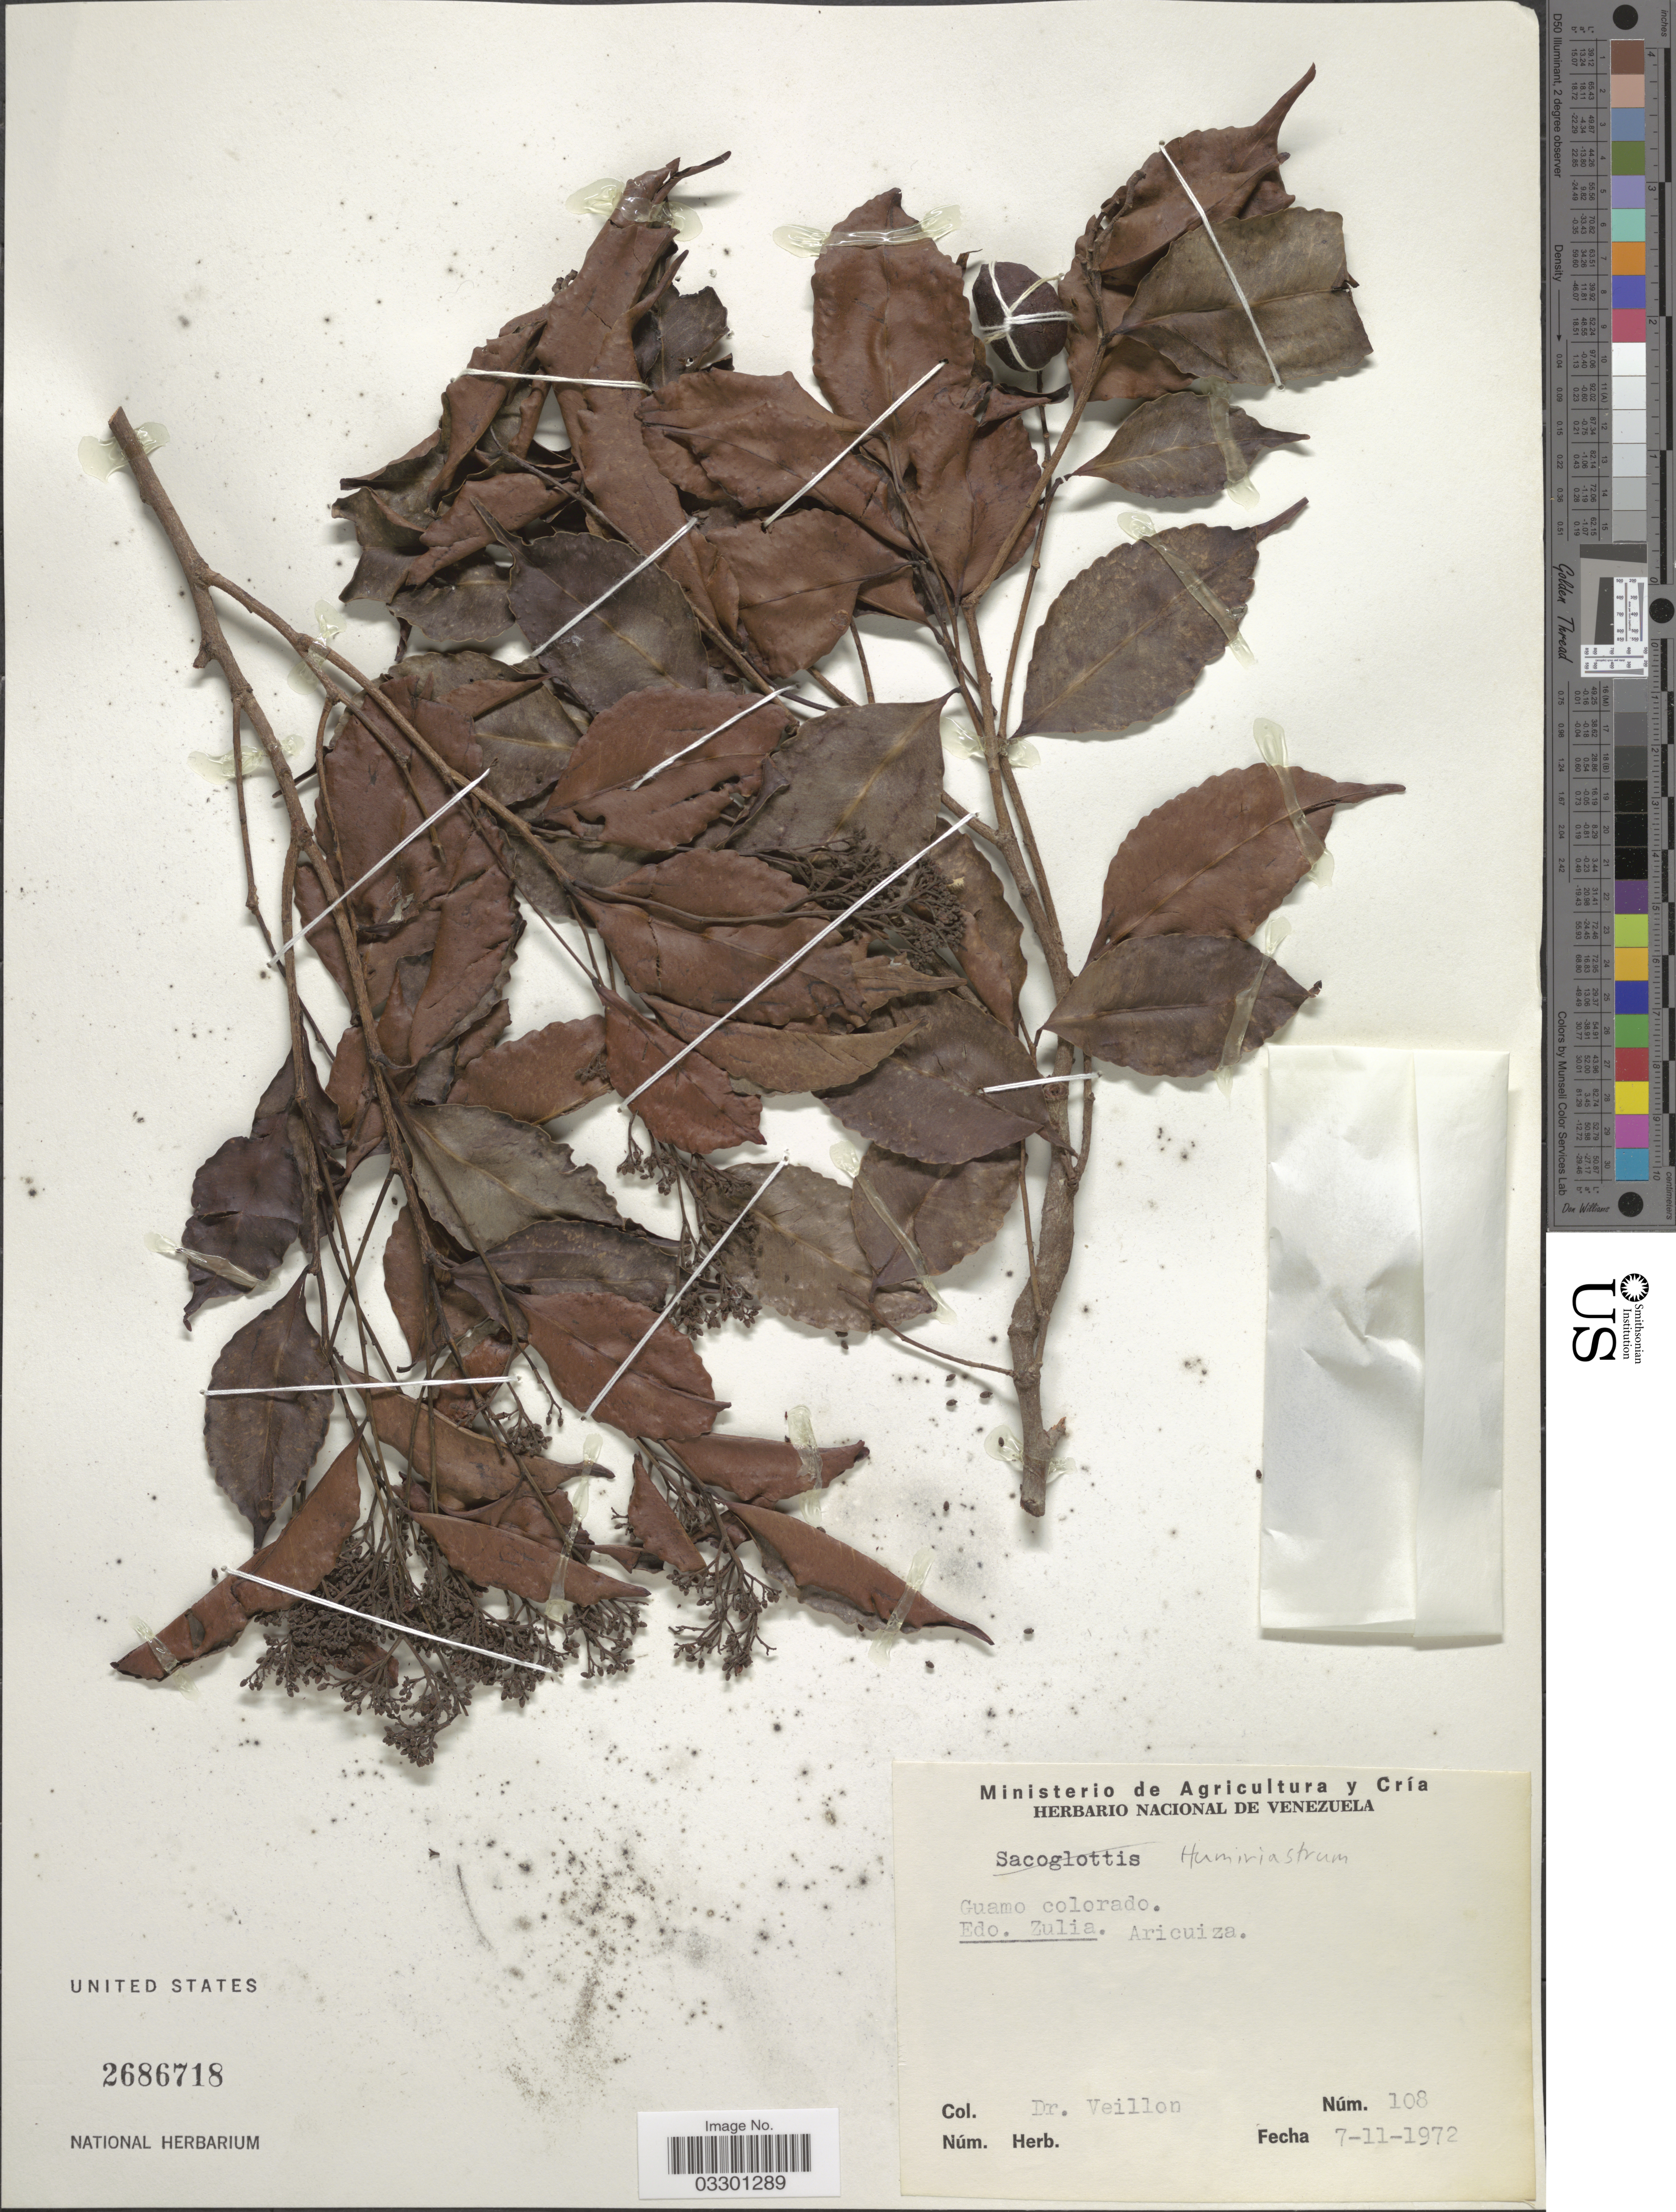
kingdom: Plantae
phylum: Tracheophyta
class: Magnoliopsida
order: Malpighiales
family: Humiriaceae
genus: Humiriastrum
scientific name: Humiriastrum sp.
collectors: -. Veillon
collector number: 108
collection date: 1972-11-07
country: Venezuela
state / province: Zulia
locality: Guamo colorado. Aricuiza.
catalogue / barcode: US 2686718